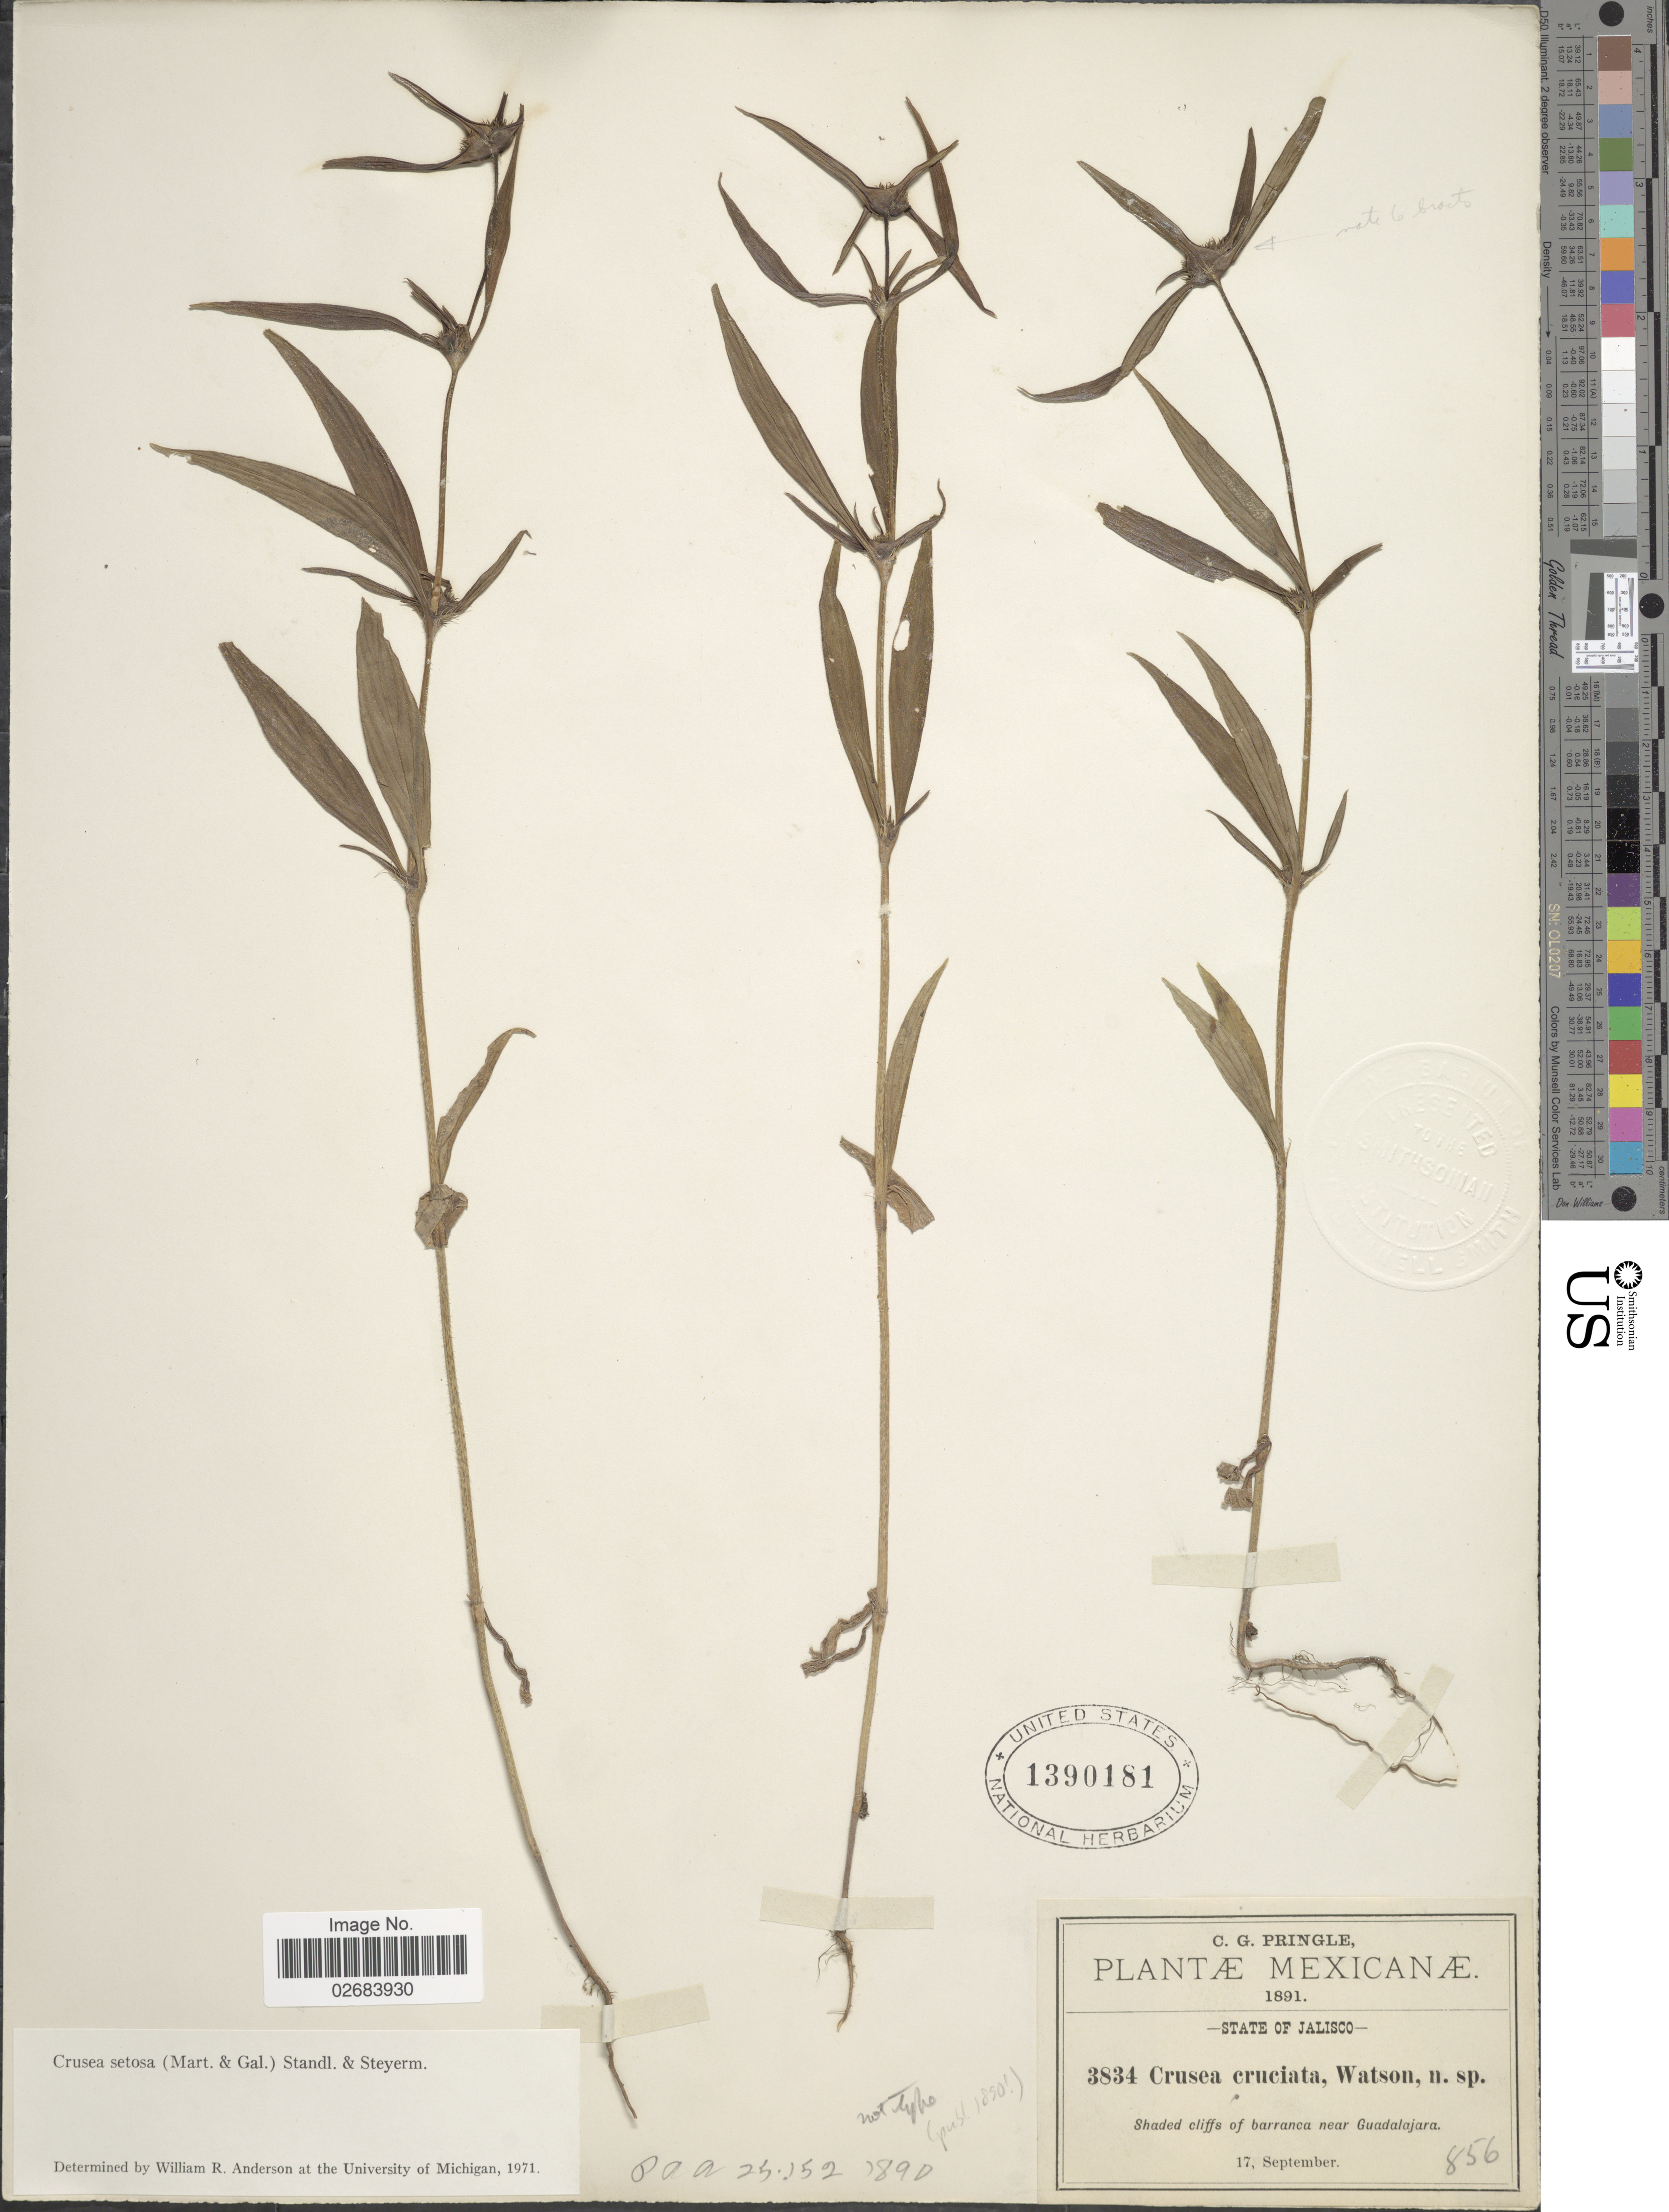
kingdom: Plantae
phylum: Tracheophyta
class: Magnoliopsida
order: Gentianales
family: Rubiaceae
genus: Crusea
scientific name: Crusea setosa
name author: (M. Martens & Galeotti) Standl. & Steyerm.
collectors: C. G. Pringle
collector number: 3834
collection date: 1891-09-17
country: Mexico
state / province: Jalisco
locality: Mexicanae, shaded cliffs of barranca near Guadalajara.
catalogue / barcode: US 1390181